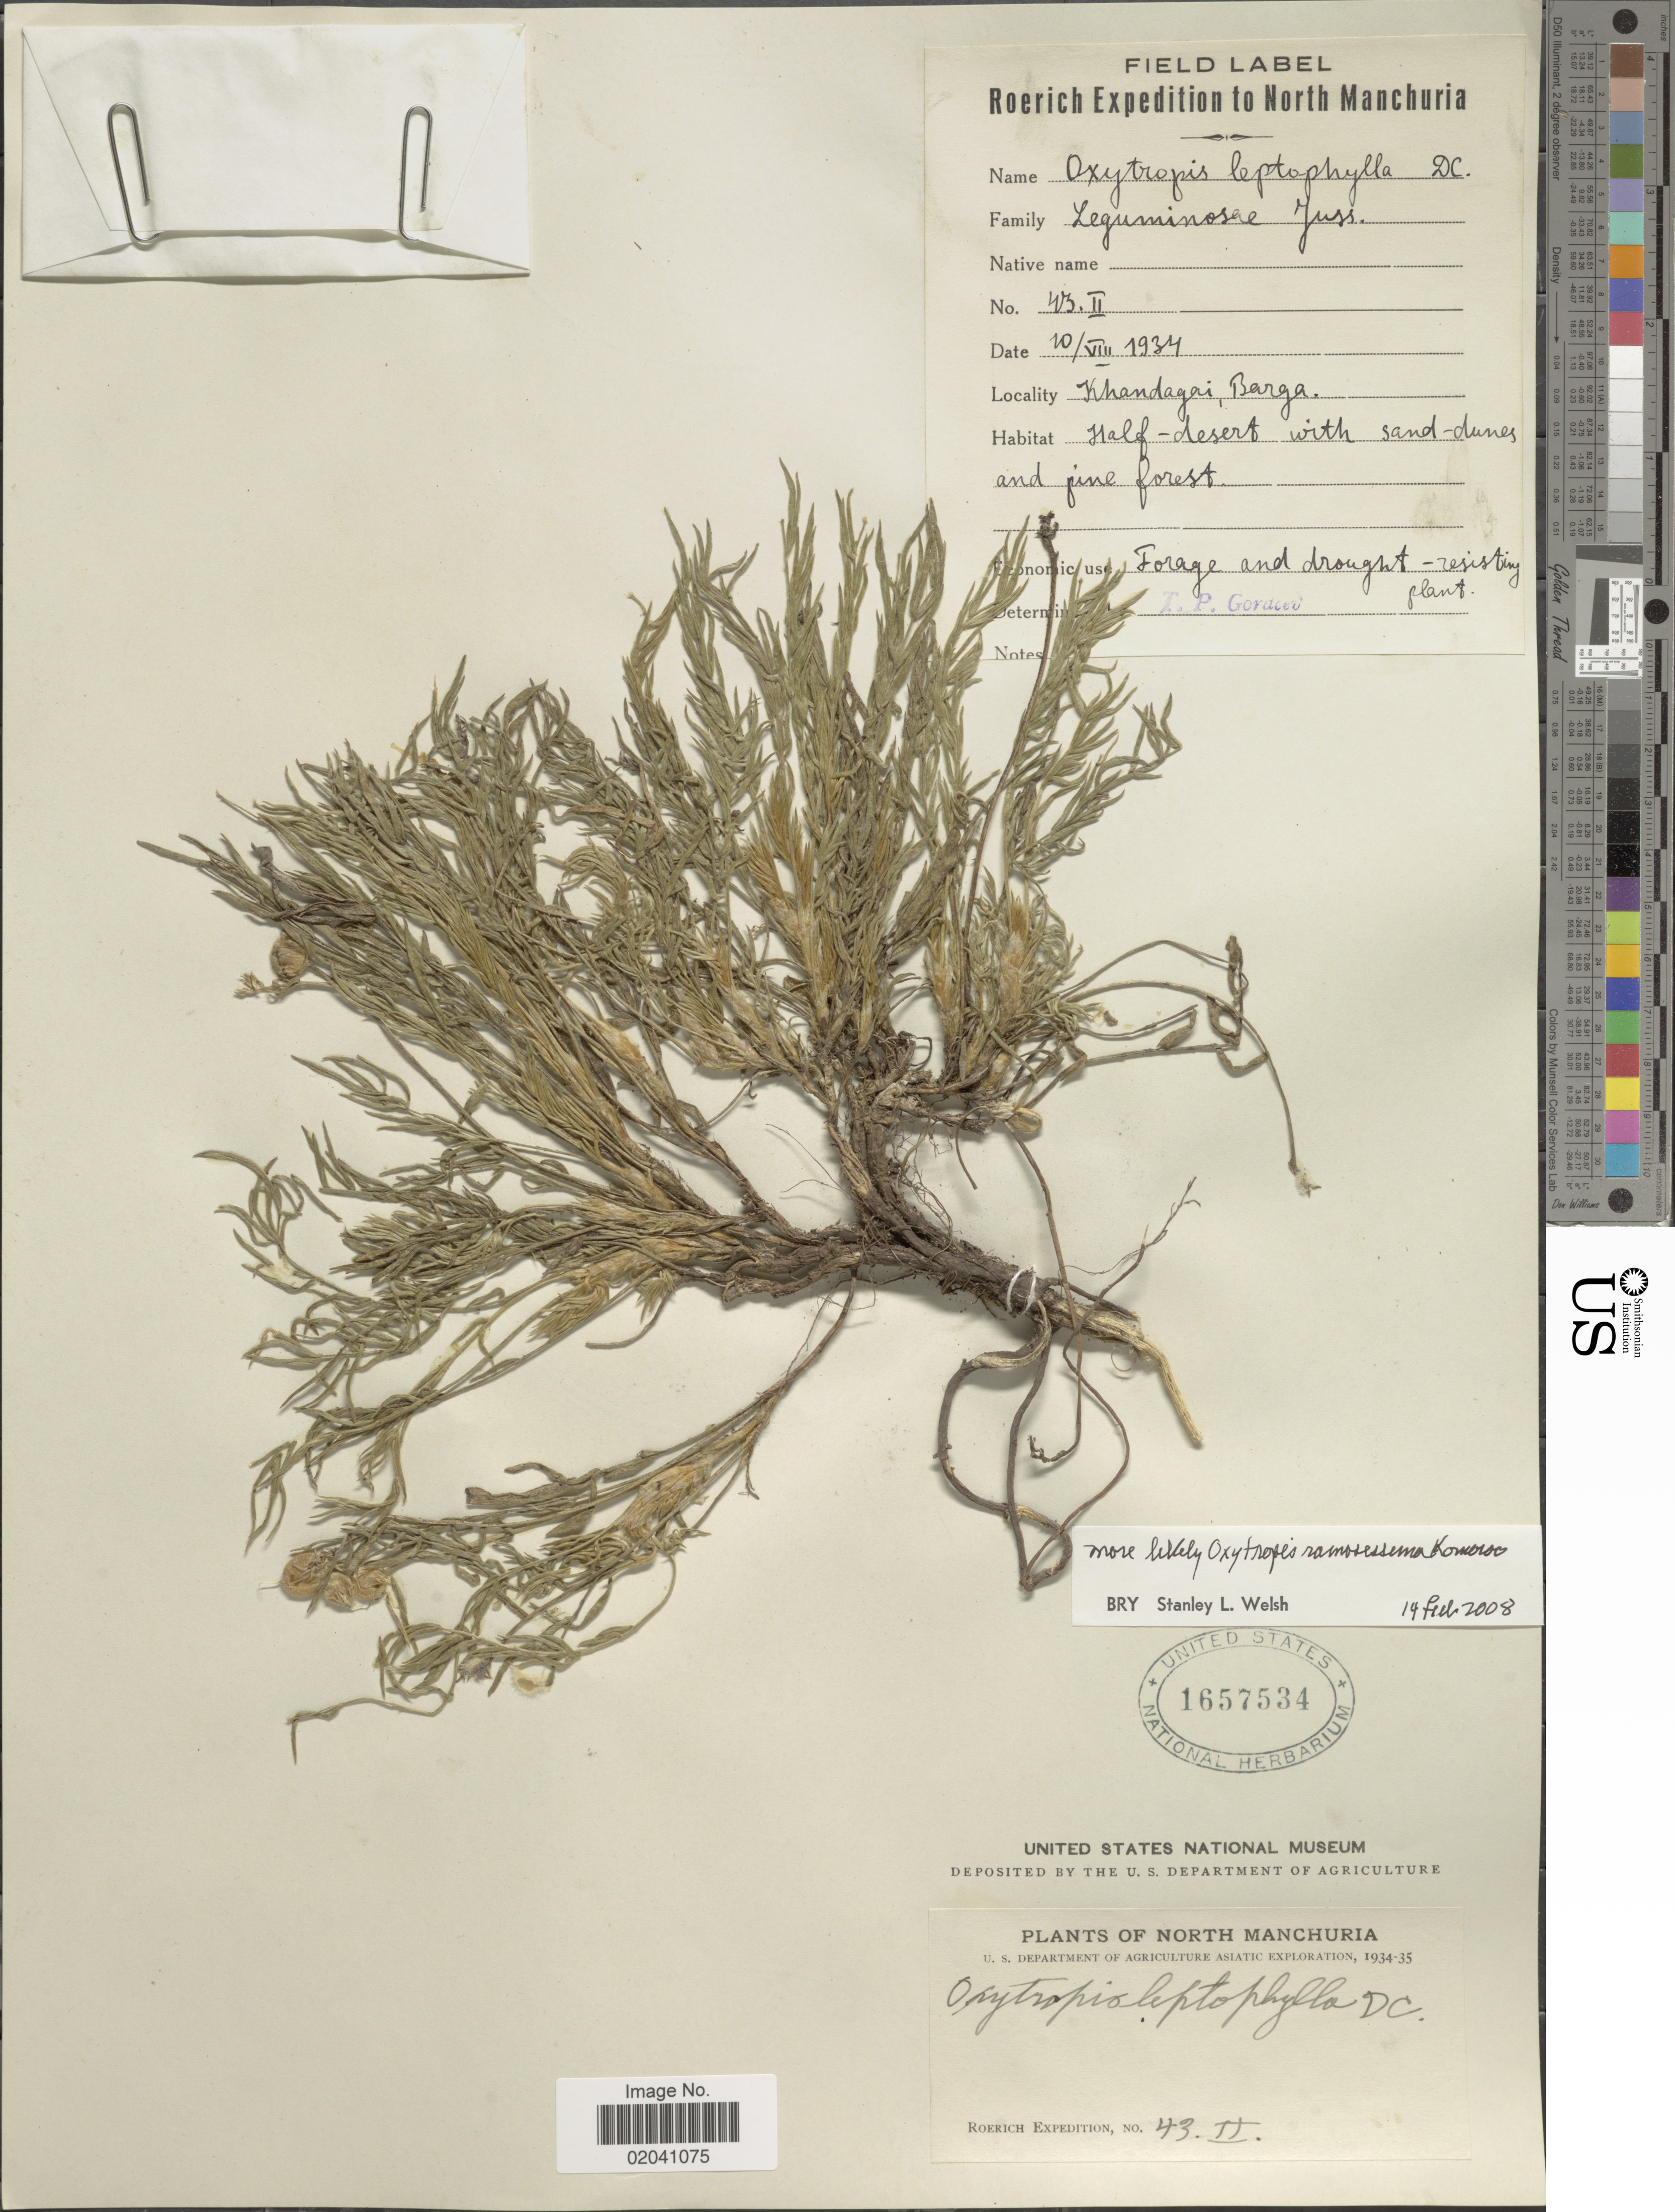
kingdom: Plantae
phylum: Tracheophyta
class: Magnoliopsida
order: Fabales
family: Fabaceae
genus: Oxytropis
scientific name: Oxytropis ramosissima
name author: Kom.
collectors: Roerich Expedition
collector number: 43/2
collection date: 1934-08-20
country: China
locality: North Manchuria, Khandagai, Barga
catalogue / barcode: US 1657534